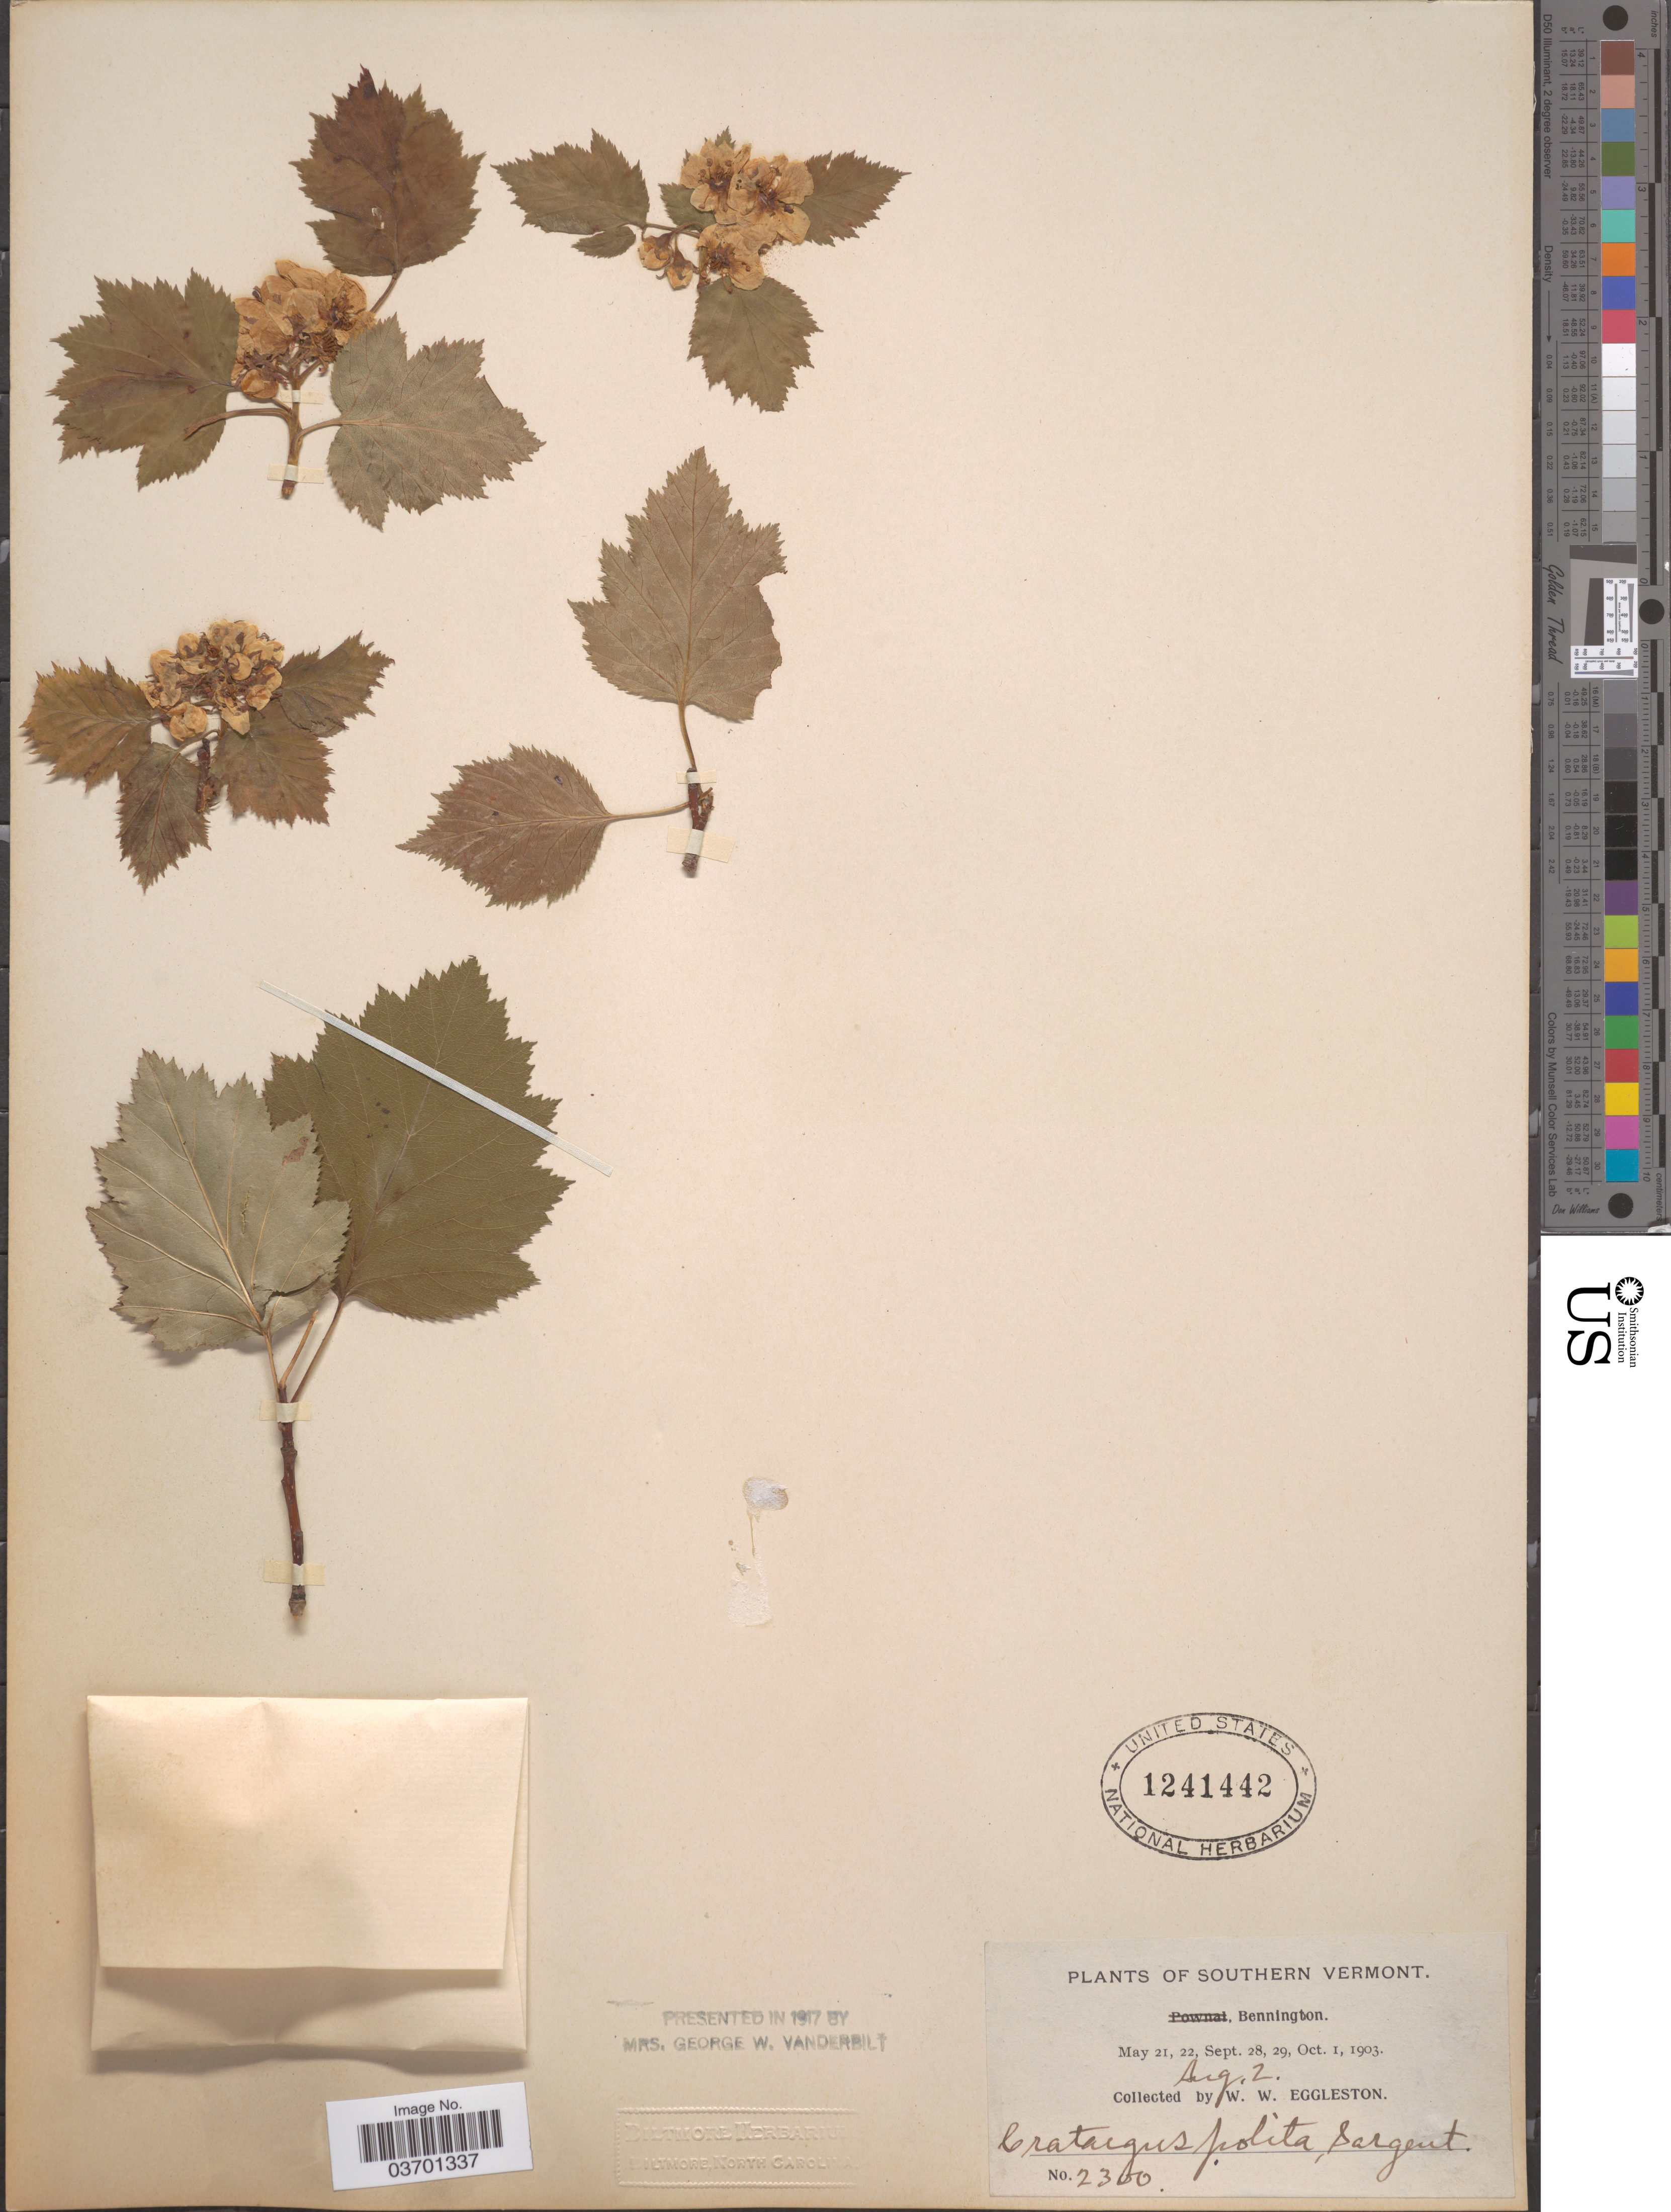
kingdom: Plantae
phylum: Tracheophyta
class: Magnoliopsida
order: Rosales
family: Rosaceae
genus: Crataegus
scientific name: Crataegus polita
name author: Sarg.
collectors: W. W. Eggleston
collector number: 2350*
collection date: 1903-08-02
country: United States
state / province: Vermont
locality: Southern Vermont. Bennington.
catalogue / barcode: US 1241442